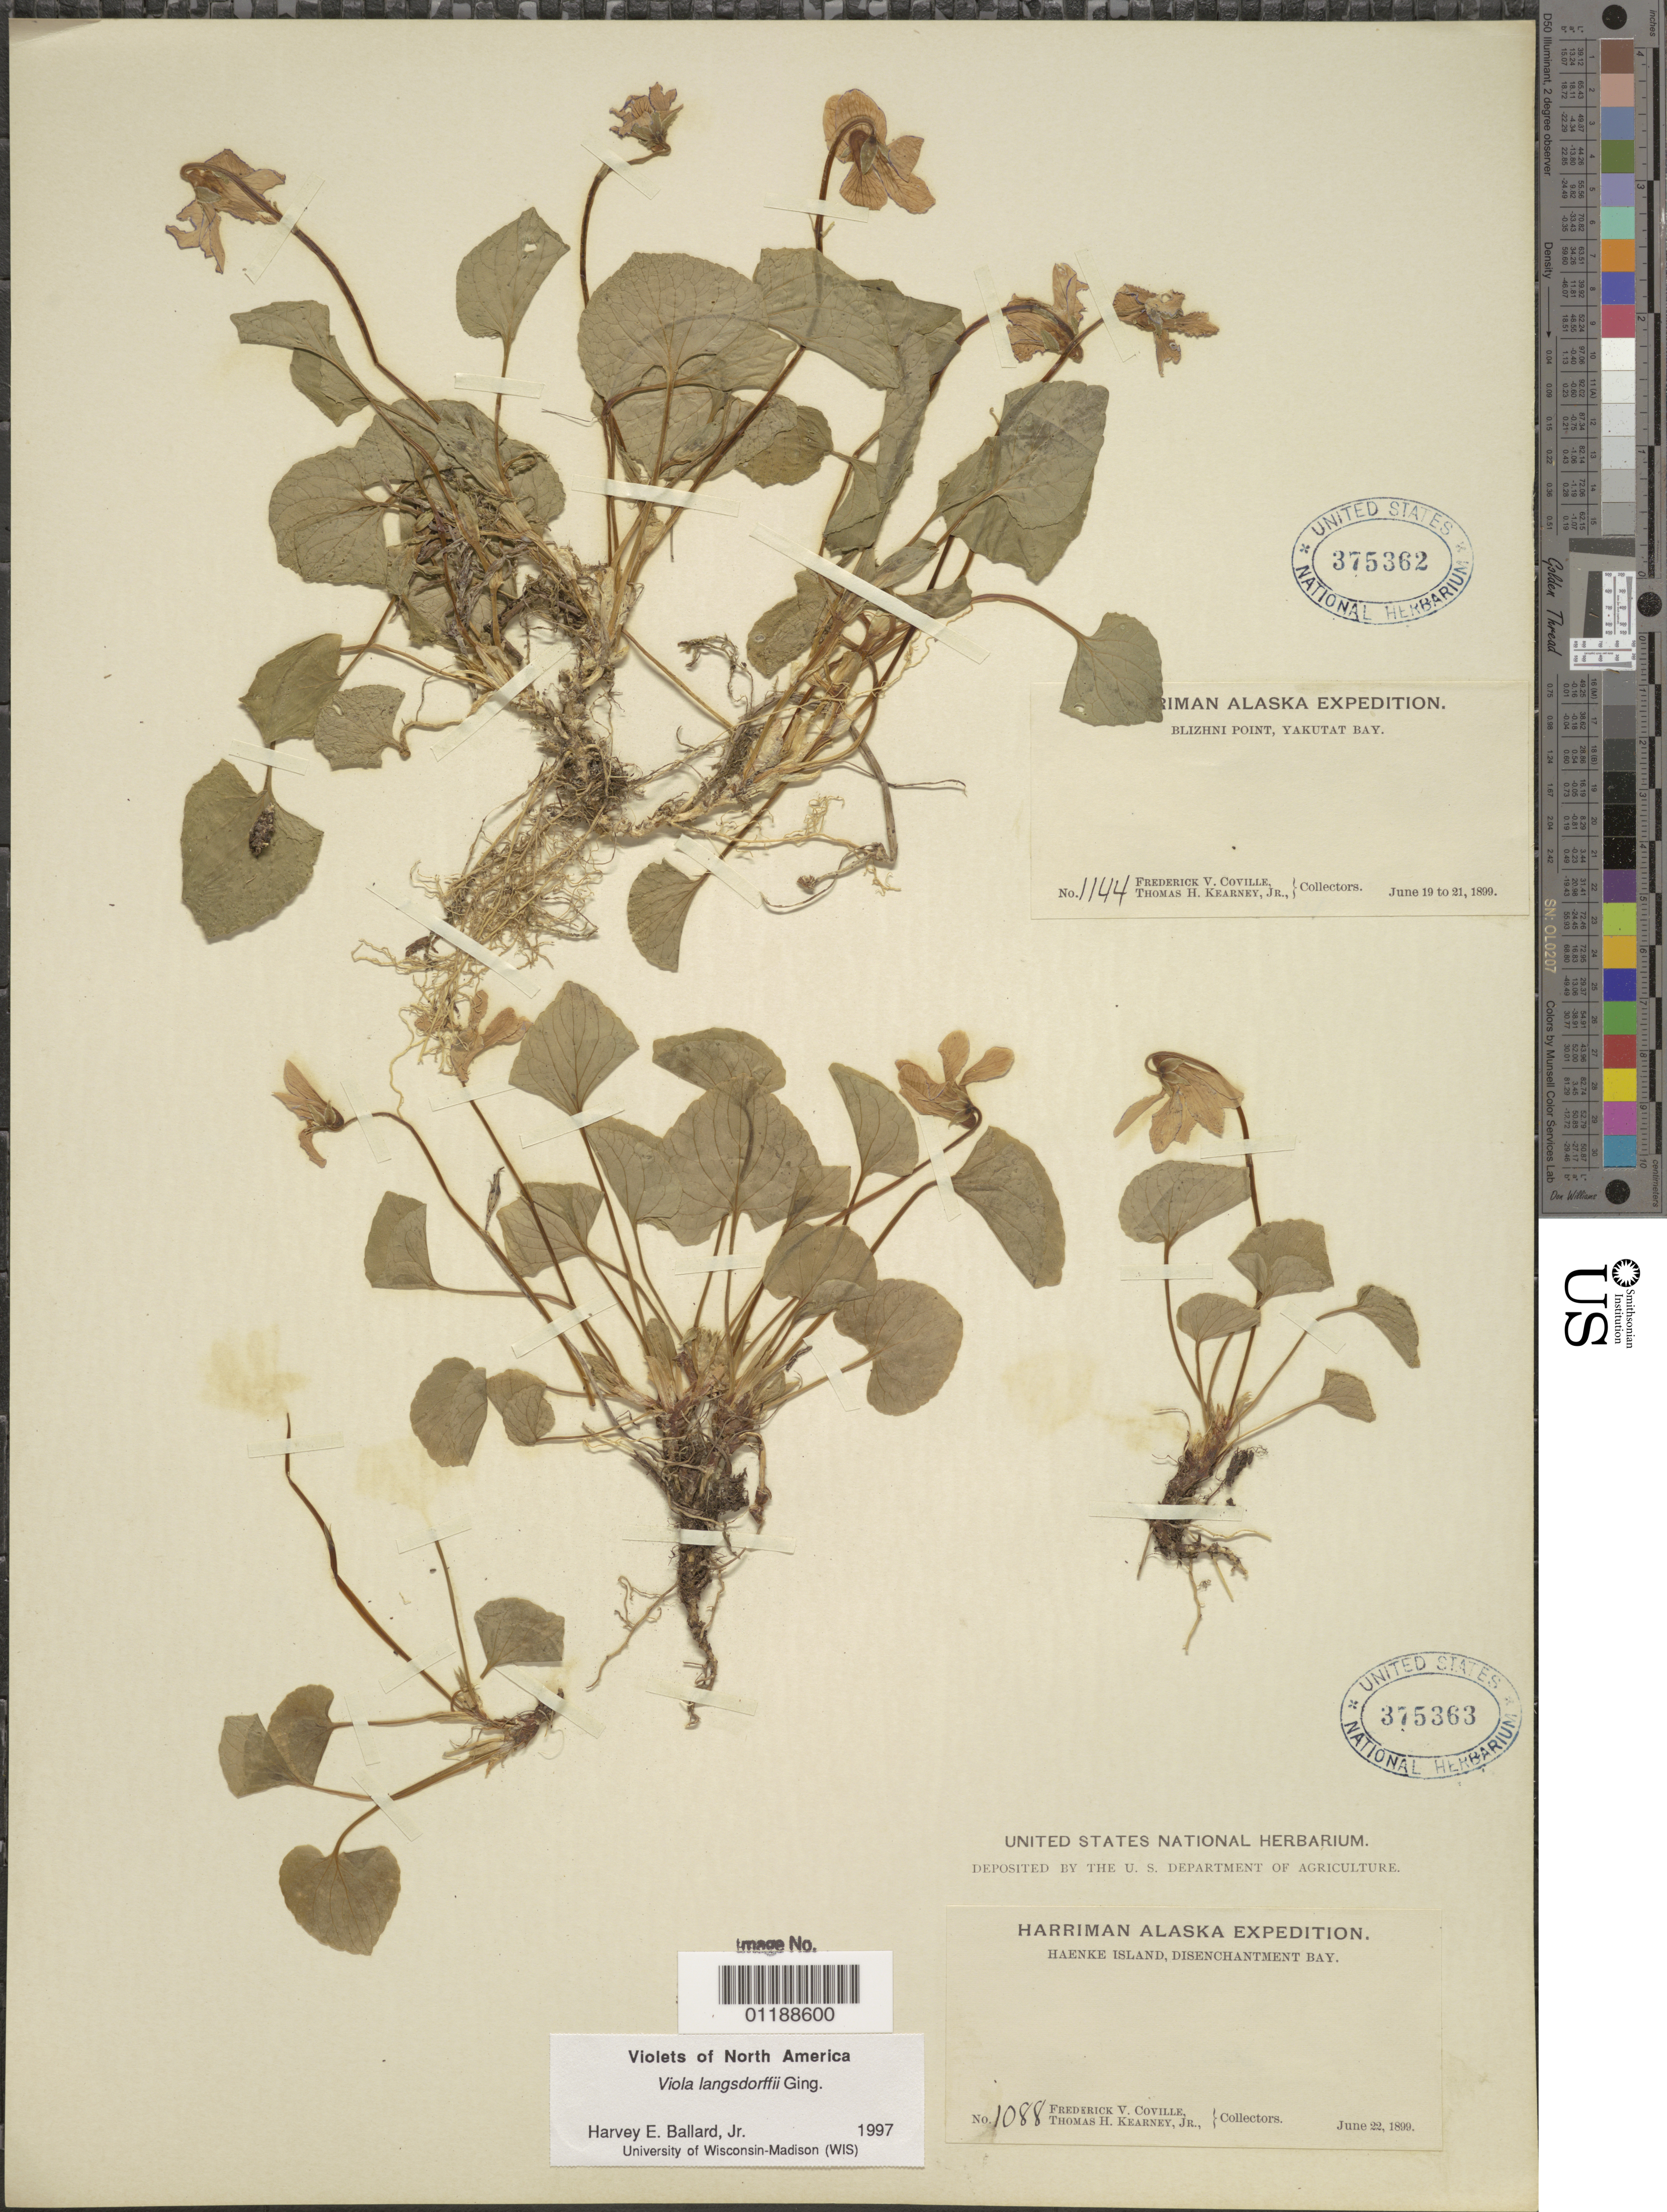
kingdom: Plantae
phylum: Tracheophyta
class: Magnoliopsida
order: Malpighiales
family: Violaceae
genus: Viola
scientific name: Viola langsdorffii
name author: Fisch. ex Ging.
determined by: Ballard, Harvey E.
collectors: F. V. Coville & T. H. Kearney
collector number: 1144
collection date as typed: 19 Jun 1899 to 21 Jun 1899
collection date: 1899-06-19/1899-06-21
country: United States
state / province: Alaska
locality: Blizhni Point, Yakutat Bay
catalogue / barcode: US 375362-2